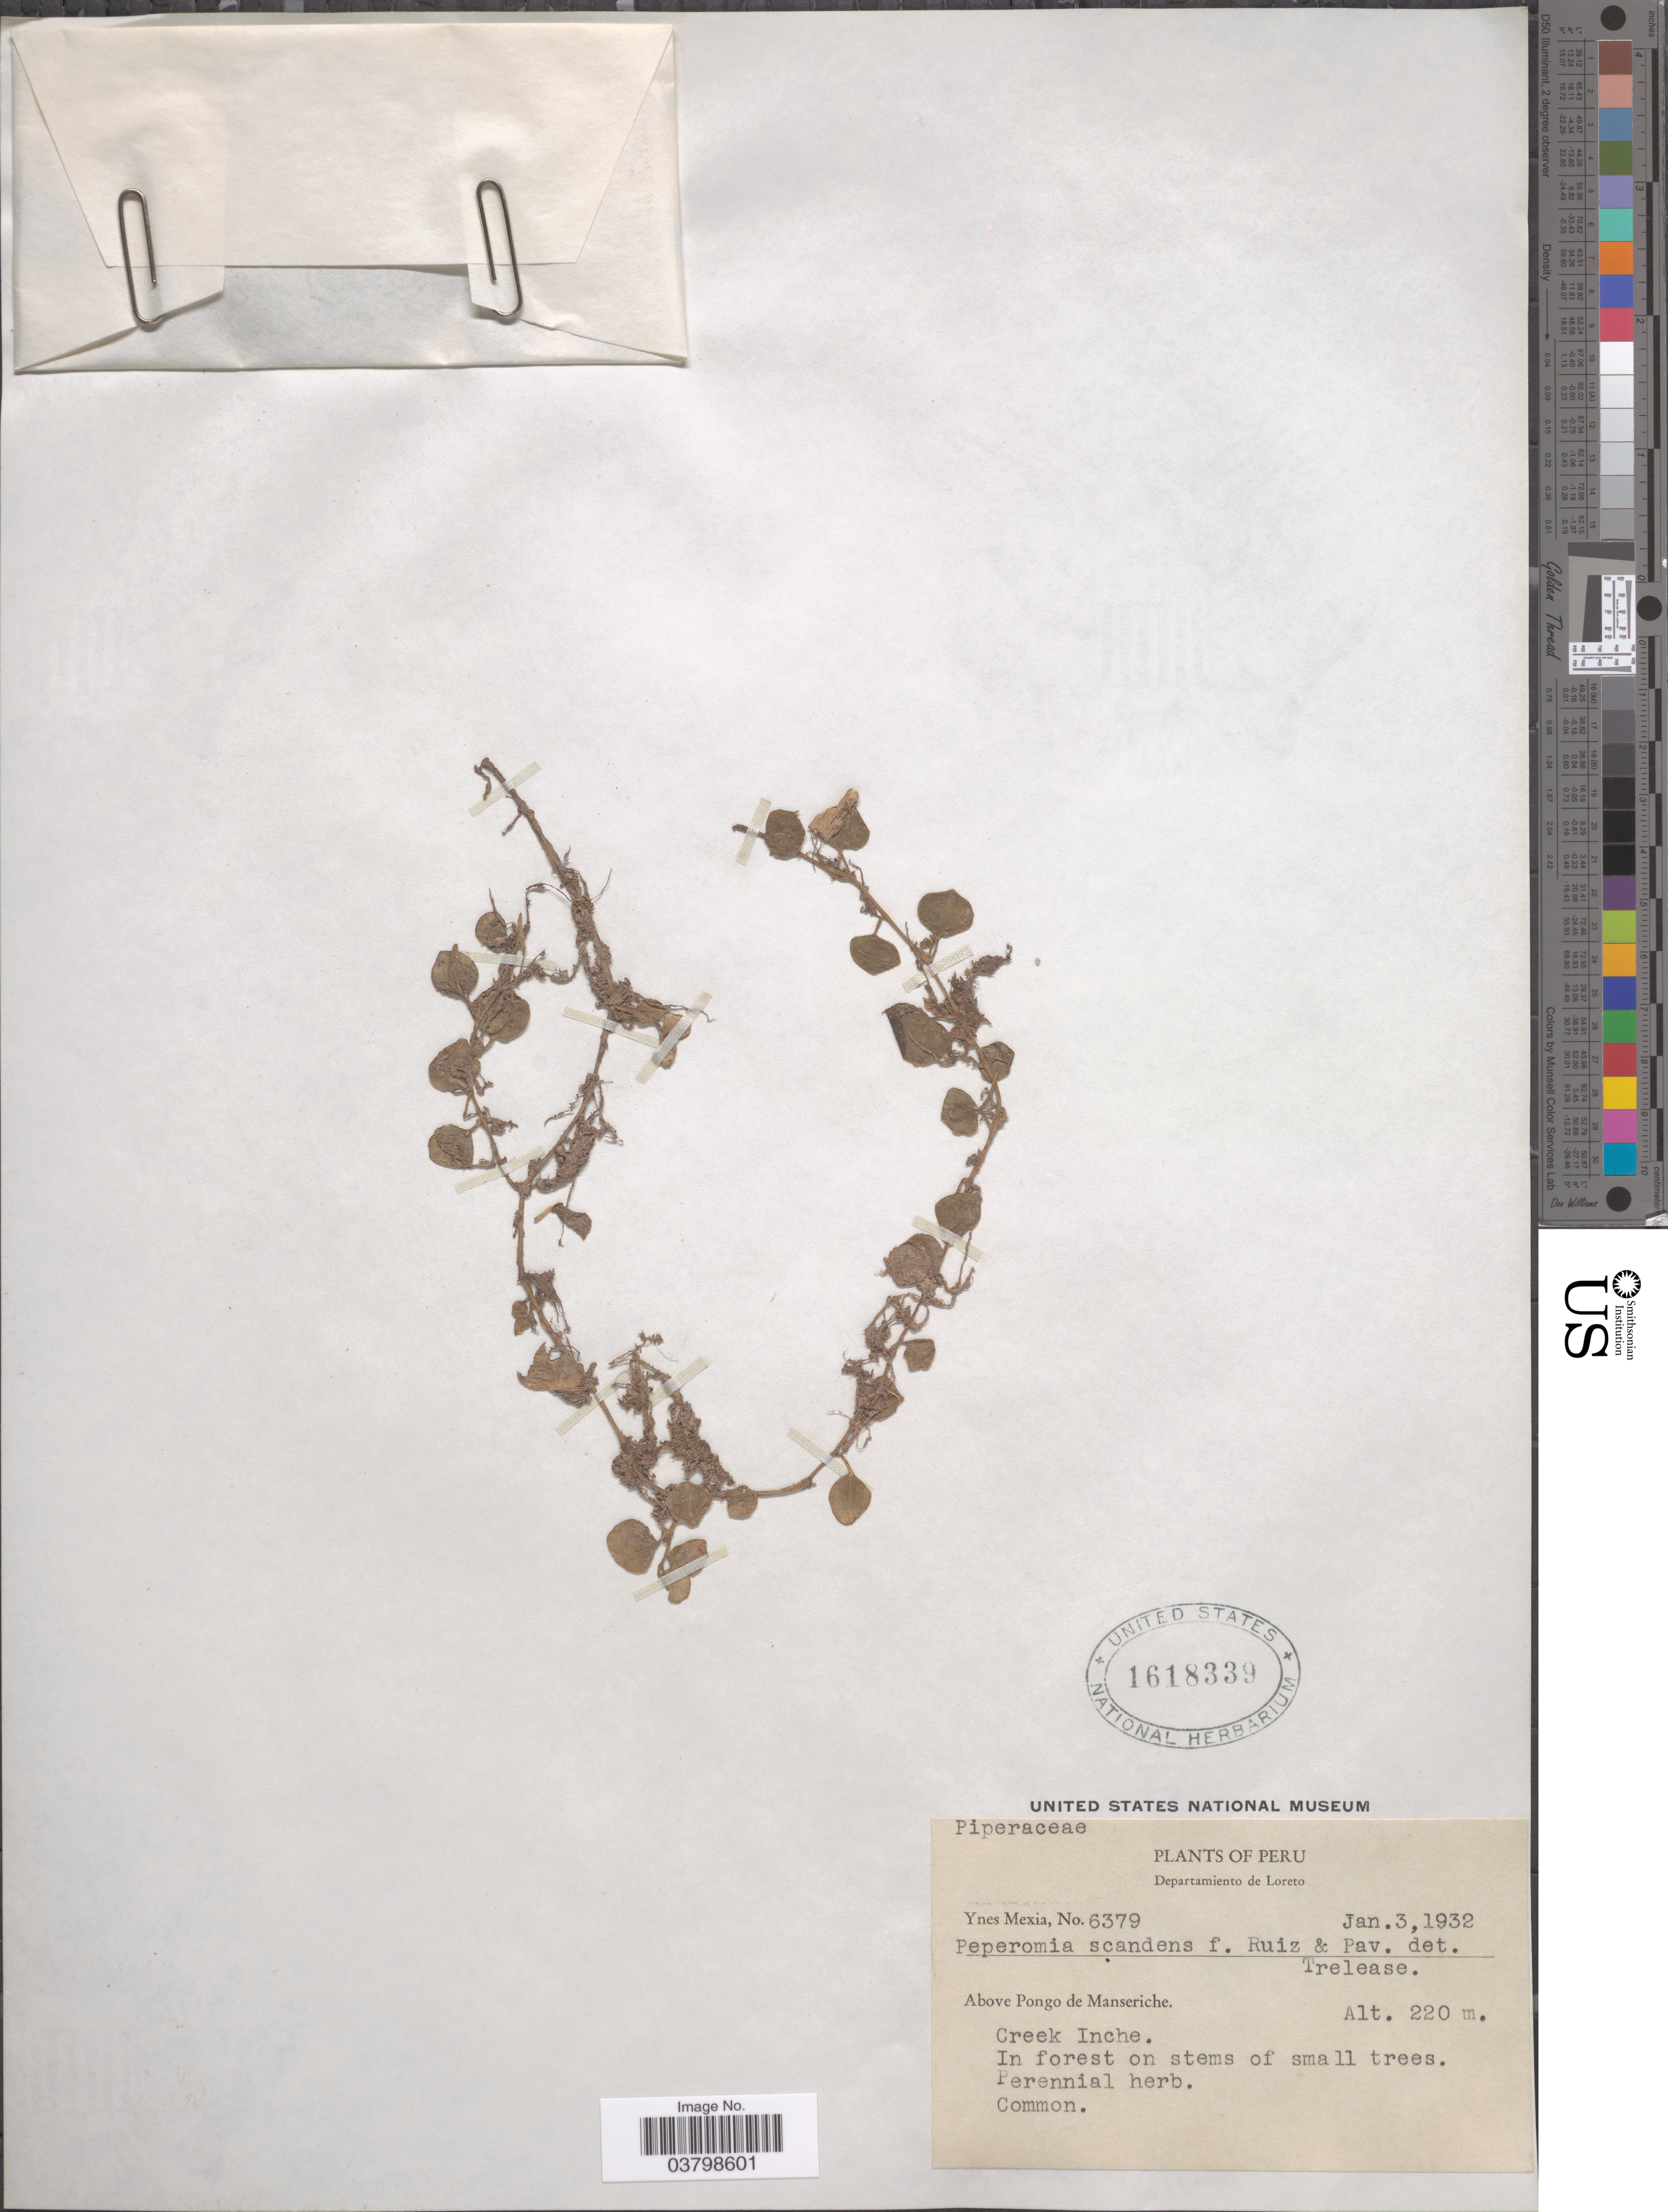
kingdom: Plantae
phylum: Tracheophyta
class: Magnoliopsida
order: Piperales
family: Piperaceae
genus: Peperomia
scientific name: Peperomia serpens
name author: (Sw.) Loudon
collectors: Y. Mexia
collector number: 6379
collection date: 1932-01-03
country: Peru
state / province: Loreto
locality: Departamiento de Loreto. Above Pongo de Manseriche.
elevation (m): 220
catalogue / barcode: US 1618339